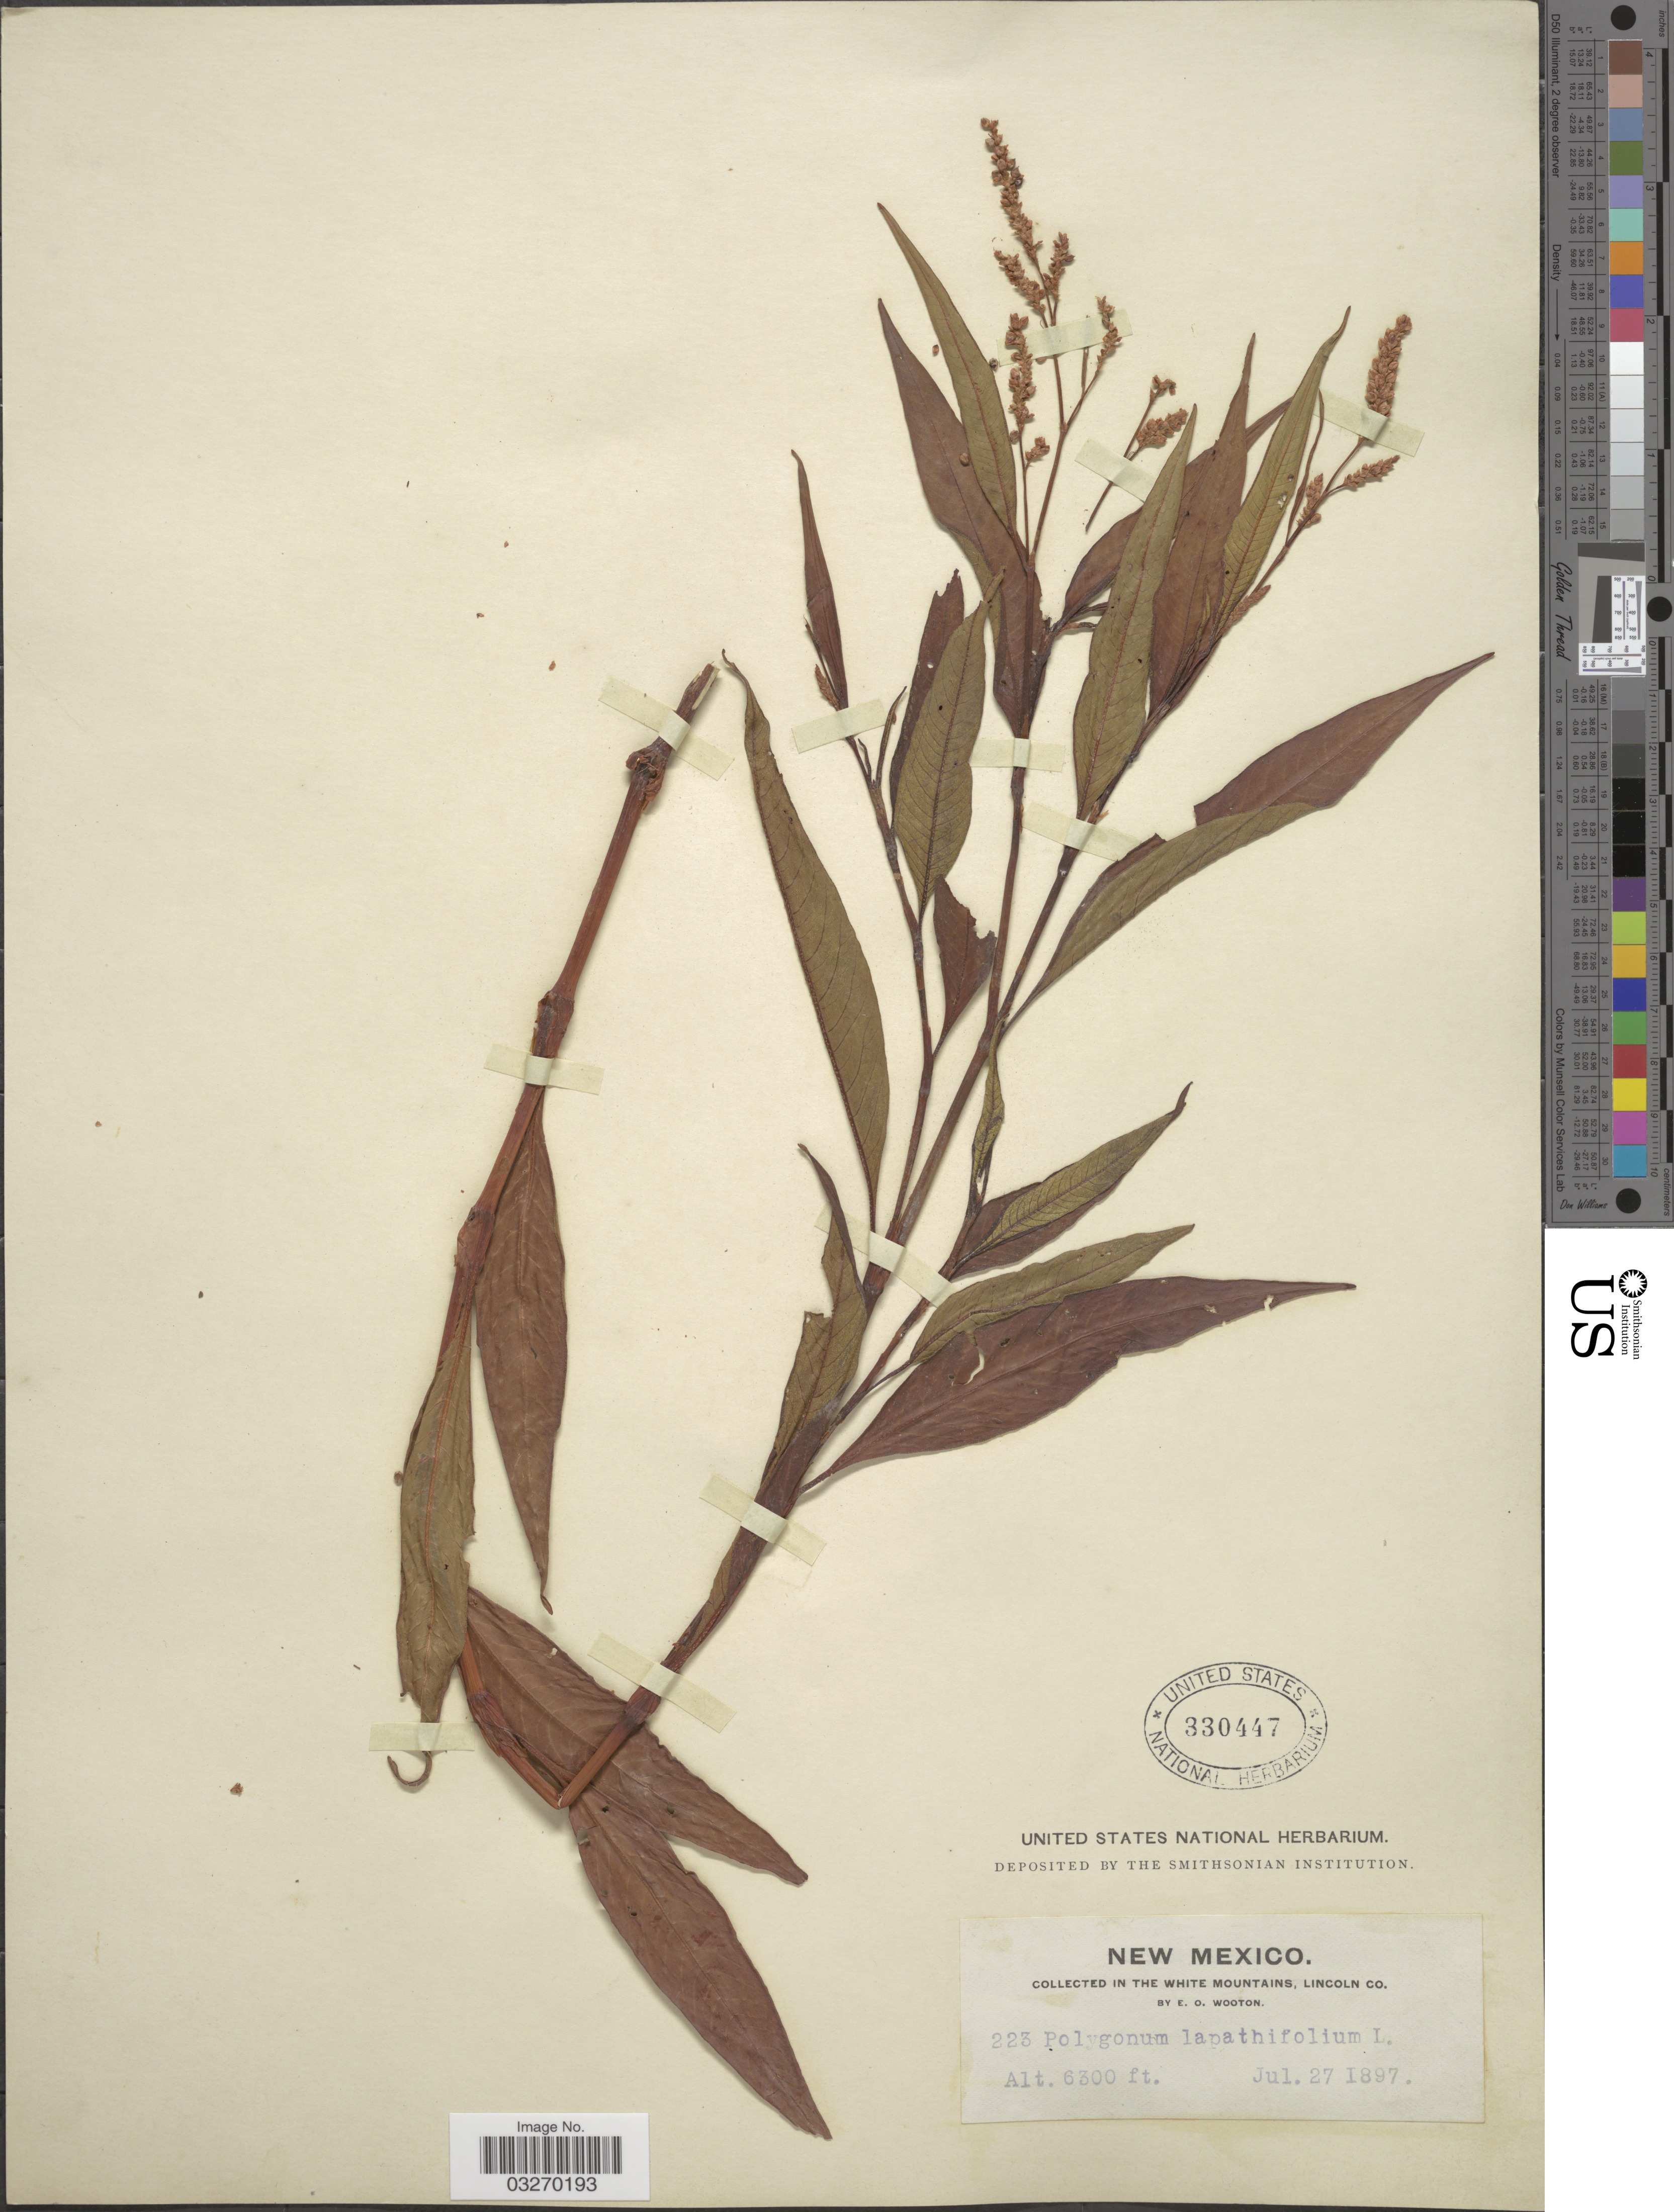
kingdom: Plantae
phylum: Tracheophyta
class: Magnoliopsida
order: Caryophyllales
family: Polygonaceae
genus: Persicaria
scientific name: Persicaria lapathifolia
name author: (L.) Delarbre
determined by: Atha, D. E.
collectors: E. O. Wooton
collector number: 223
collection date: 1897-07-27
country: United States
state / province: New Mexico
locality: In the White Mountains, Lincoln Co.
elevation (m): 1920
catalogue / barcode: US 330447